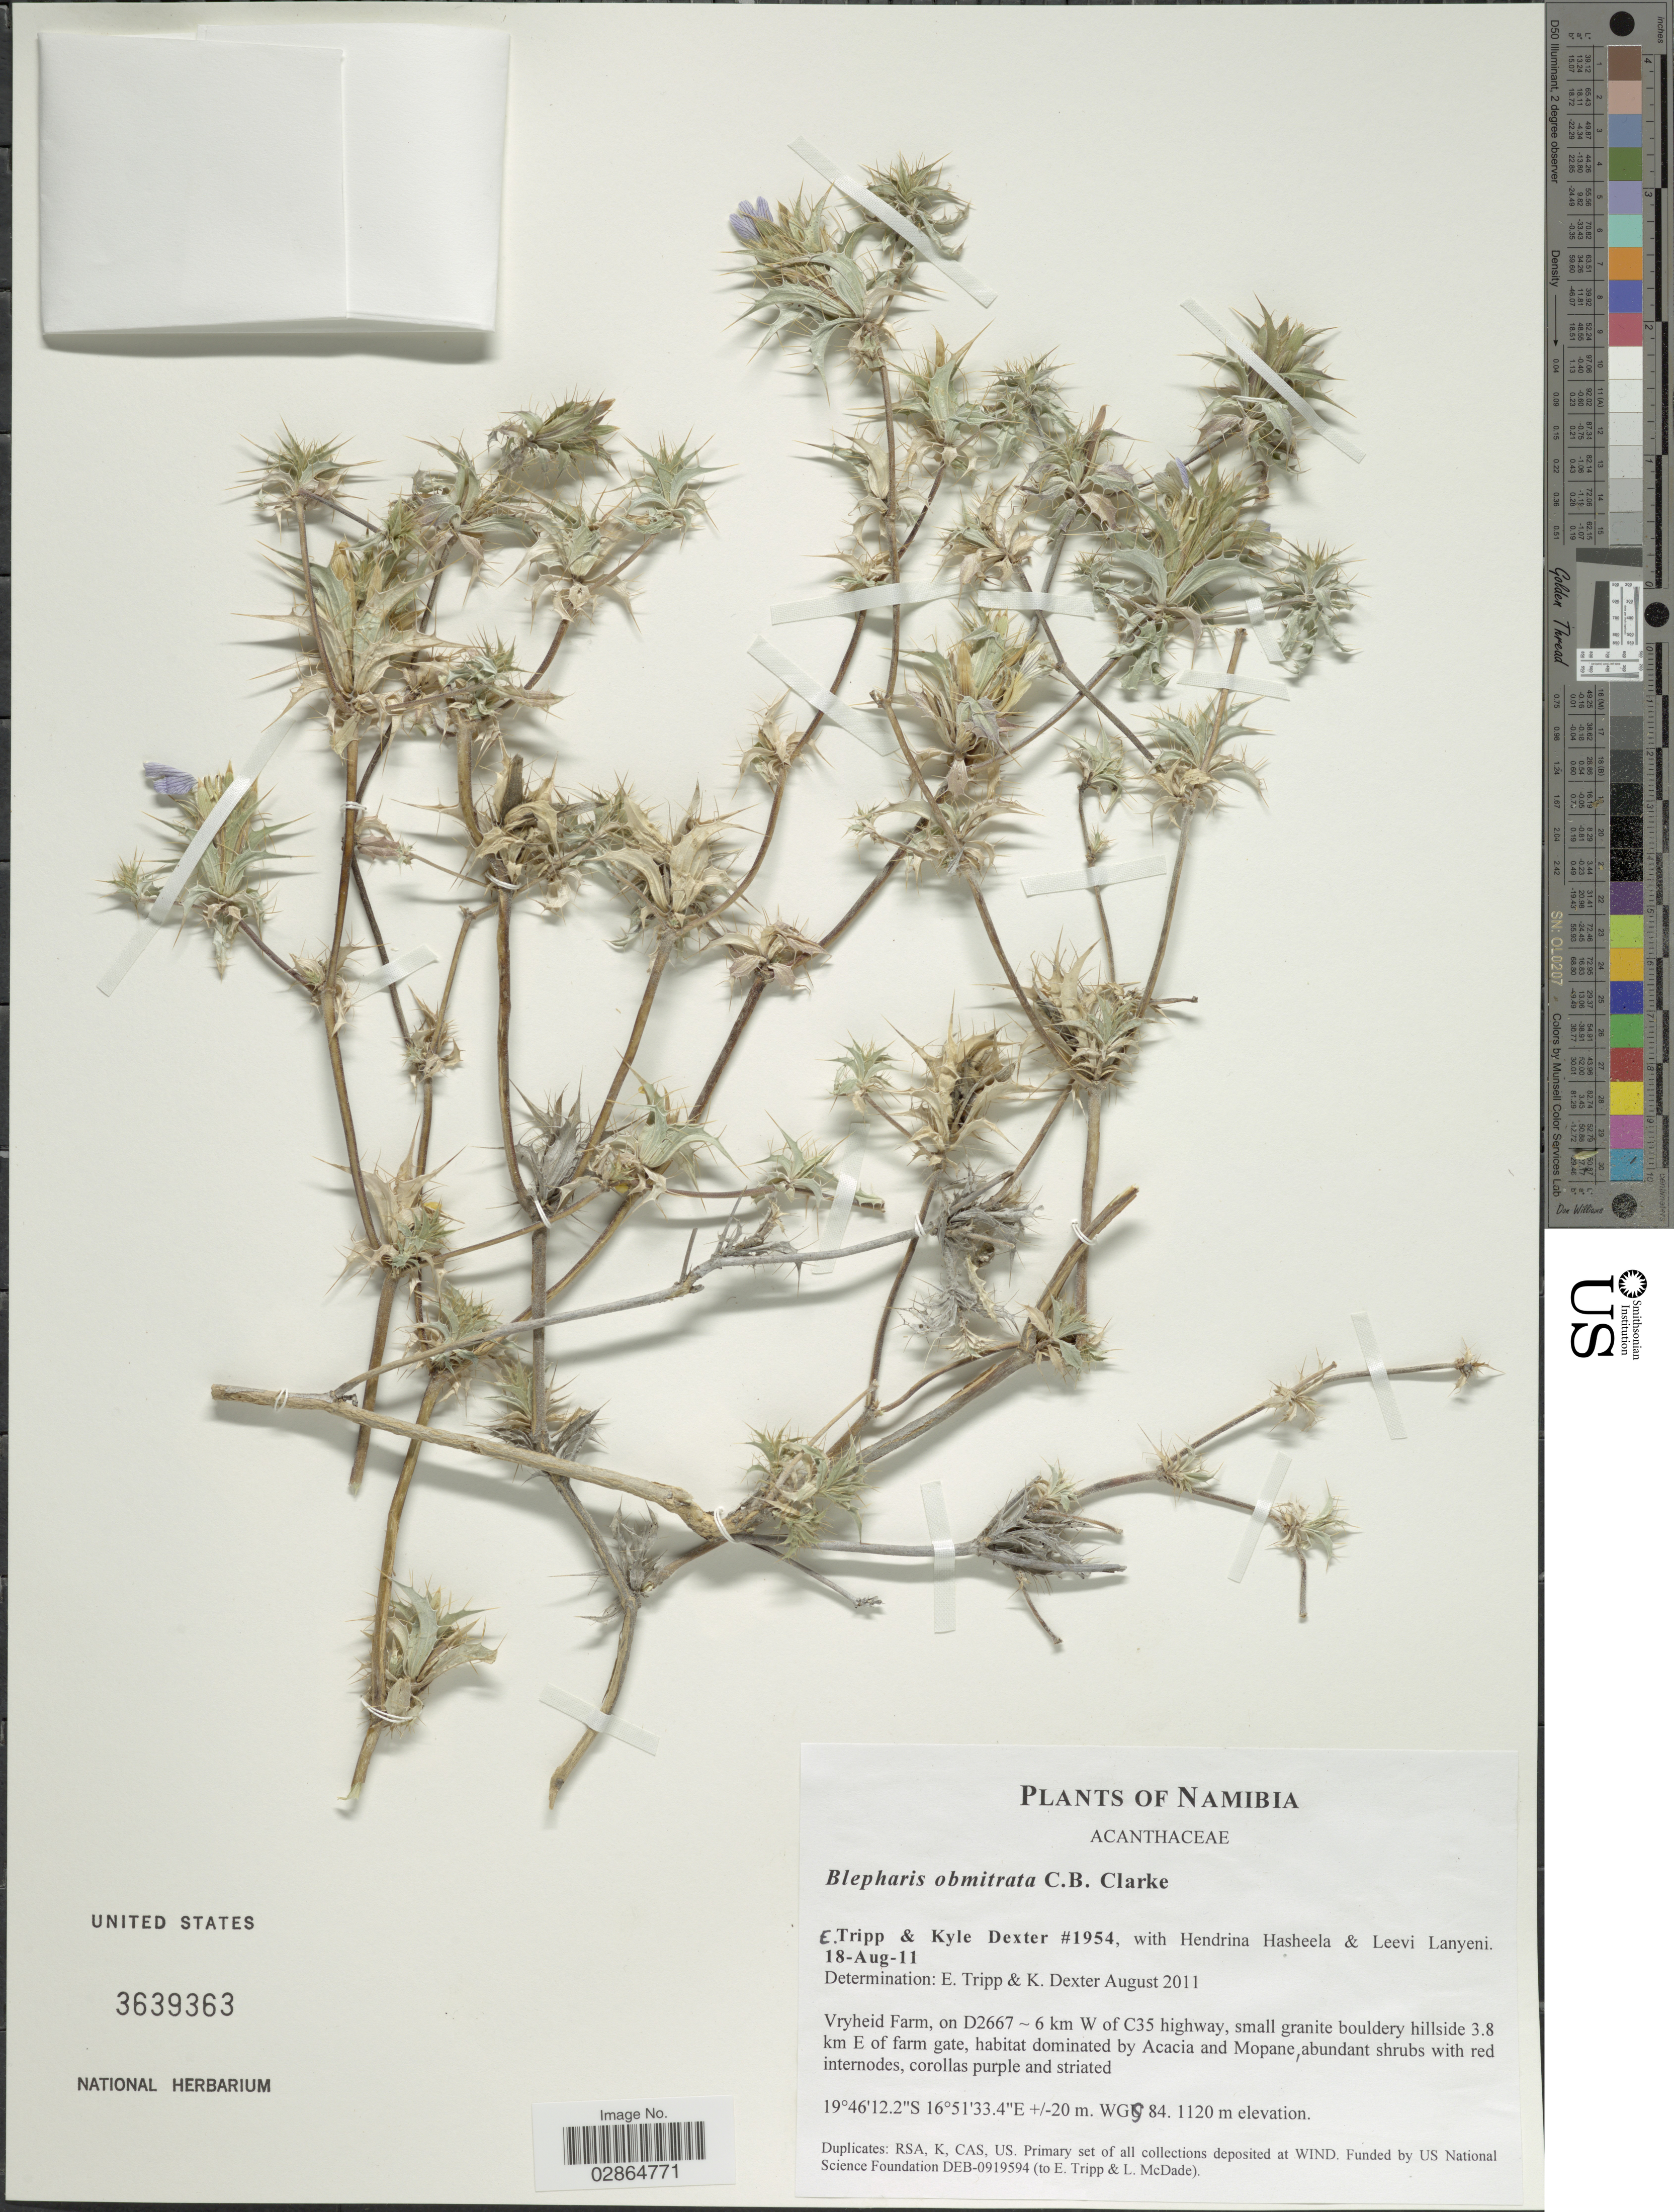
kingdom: Plantae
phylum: Tracheophyta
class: Magnoliopsida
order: Lamiales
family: Acanthaceae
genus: Blepharis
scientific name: Blepharis obmitrata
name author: C.B. Clarke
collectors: E. Tripp, K. Dexter, H. Hasheela & L. Lanyeni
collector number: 1954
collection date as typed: Transcribed d/m/y: 18/8/11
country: Namibia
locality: Vryheid Farm, On D2667 ~ 6 km W of C35 highway, small granite bouldery hillside 3.8 km E of farm gate.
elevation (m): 1120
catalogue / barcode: US 3639363